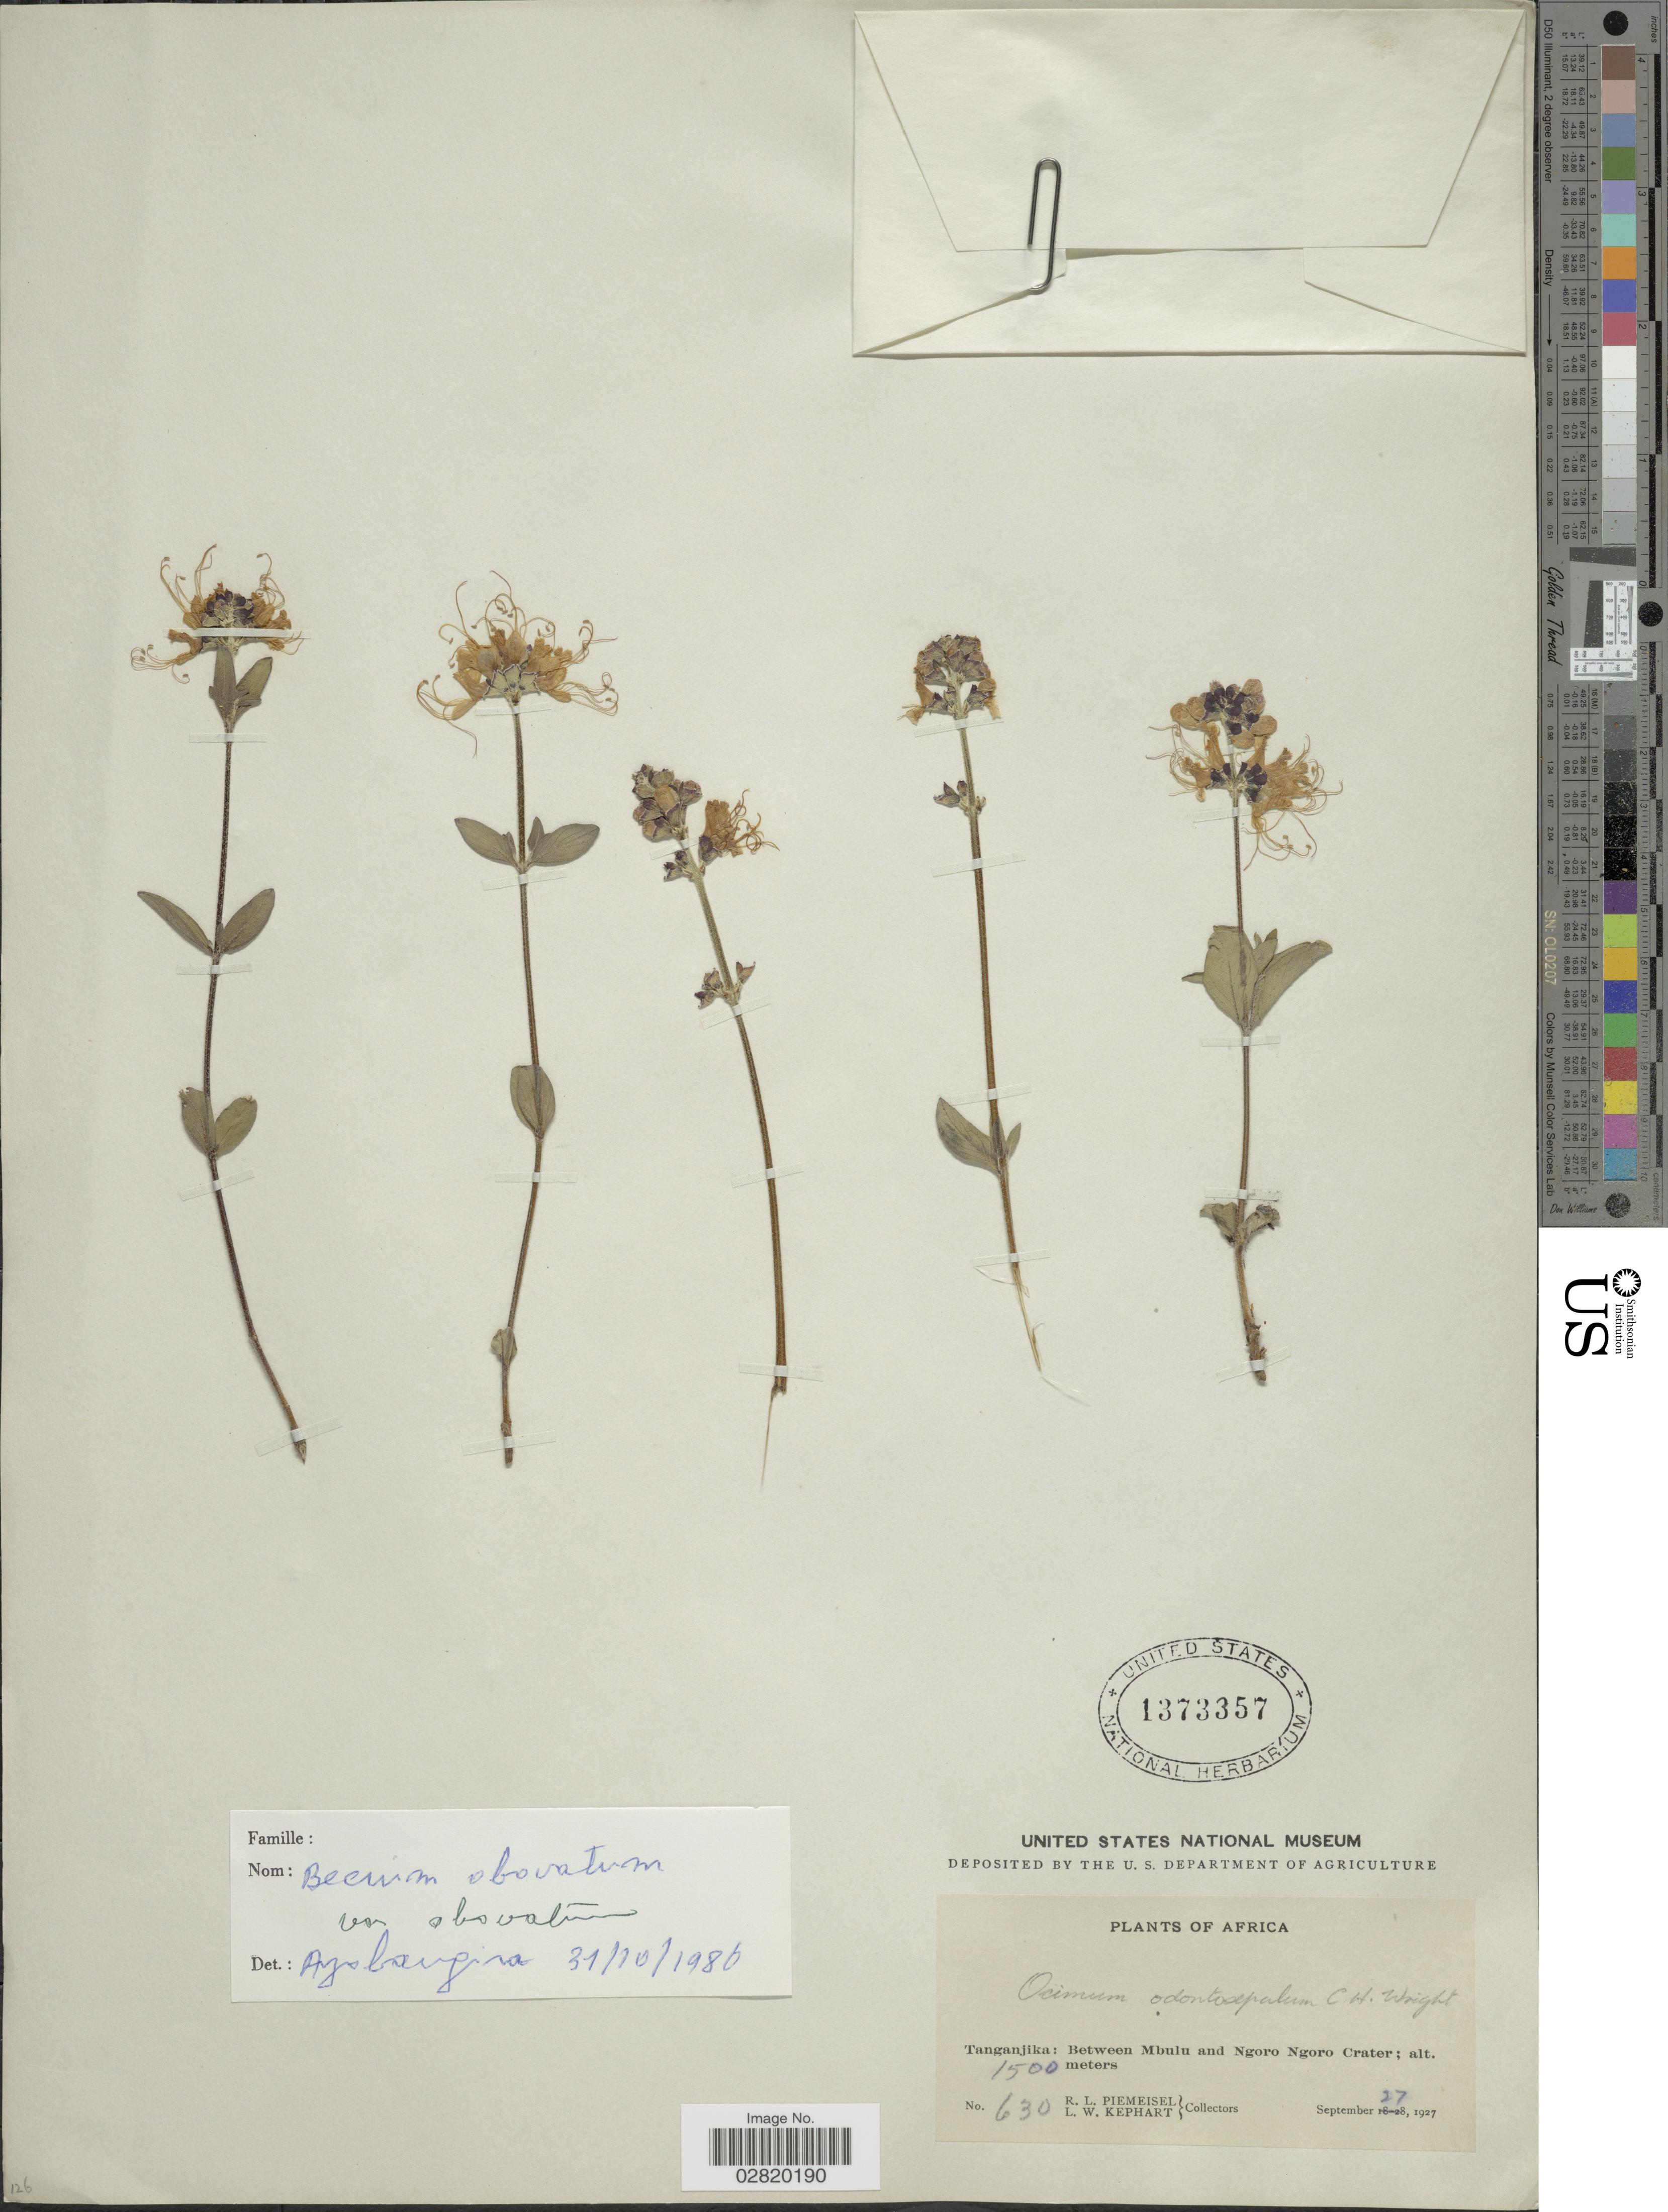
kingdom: Plantae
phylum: Tracheophyta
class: Magnoliopsida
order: Lamiales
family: Lamiaceae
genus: Becium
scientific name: Becium obovatum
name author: (E. Mey. ex Benth.) N.E. Br.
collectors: R. L. Piemeisel & L. W. Kephart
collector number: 630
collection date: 1927-09-27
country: Tanzania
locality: Tanganjika, between Mbulu and Ngoro Ngoro Crater.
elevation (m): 1500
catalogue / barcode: US 1373357